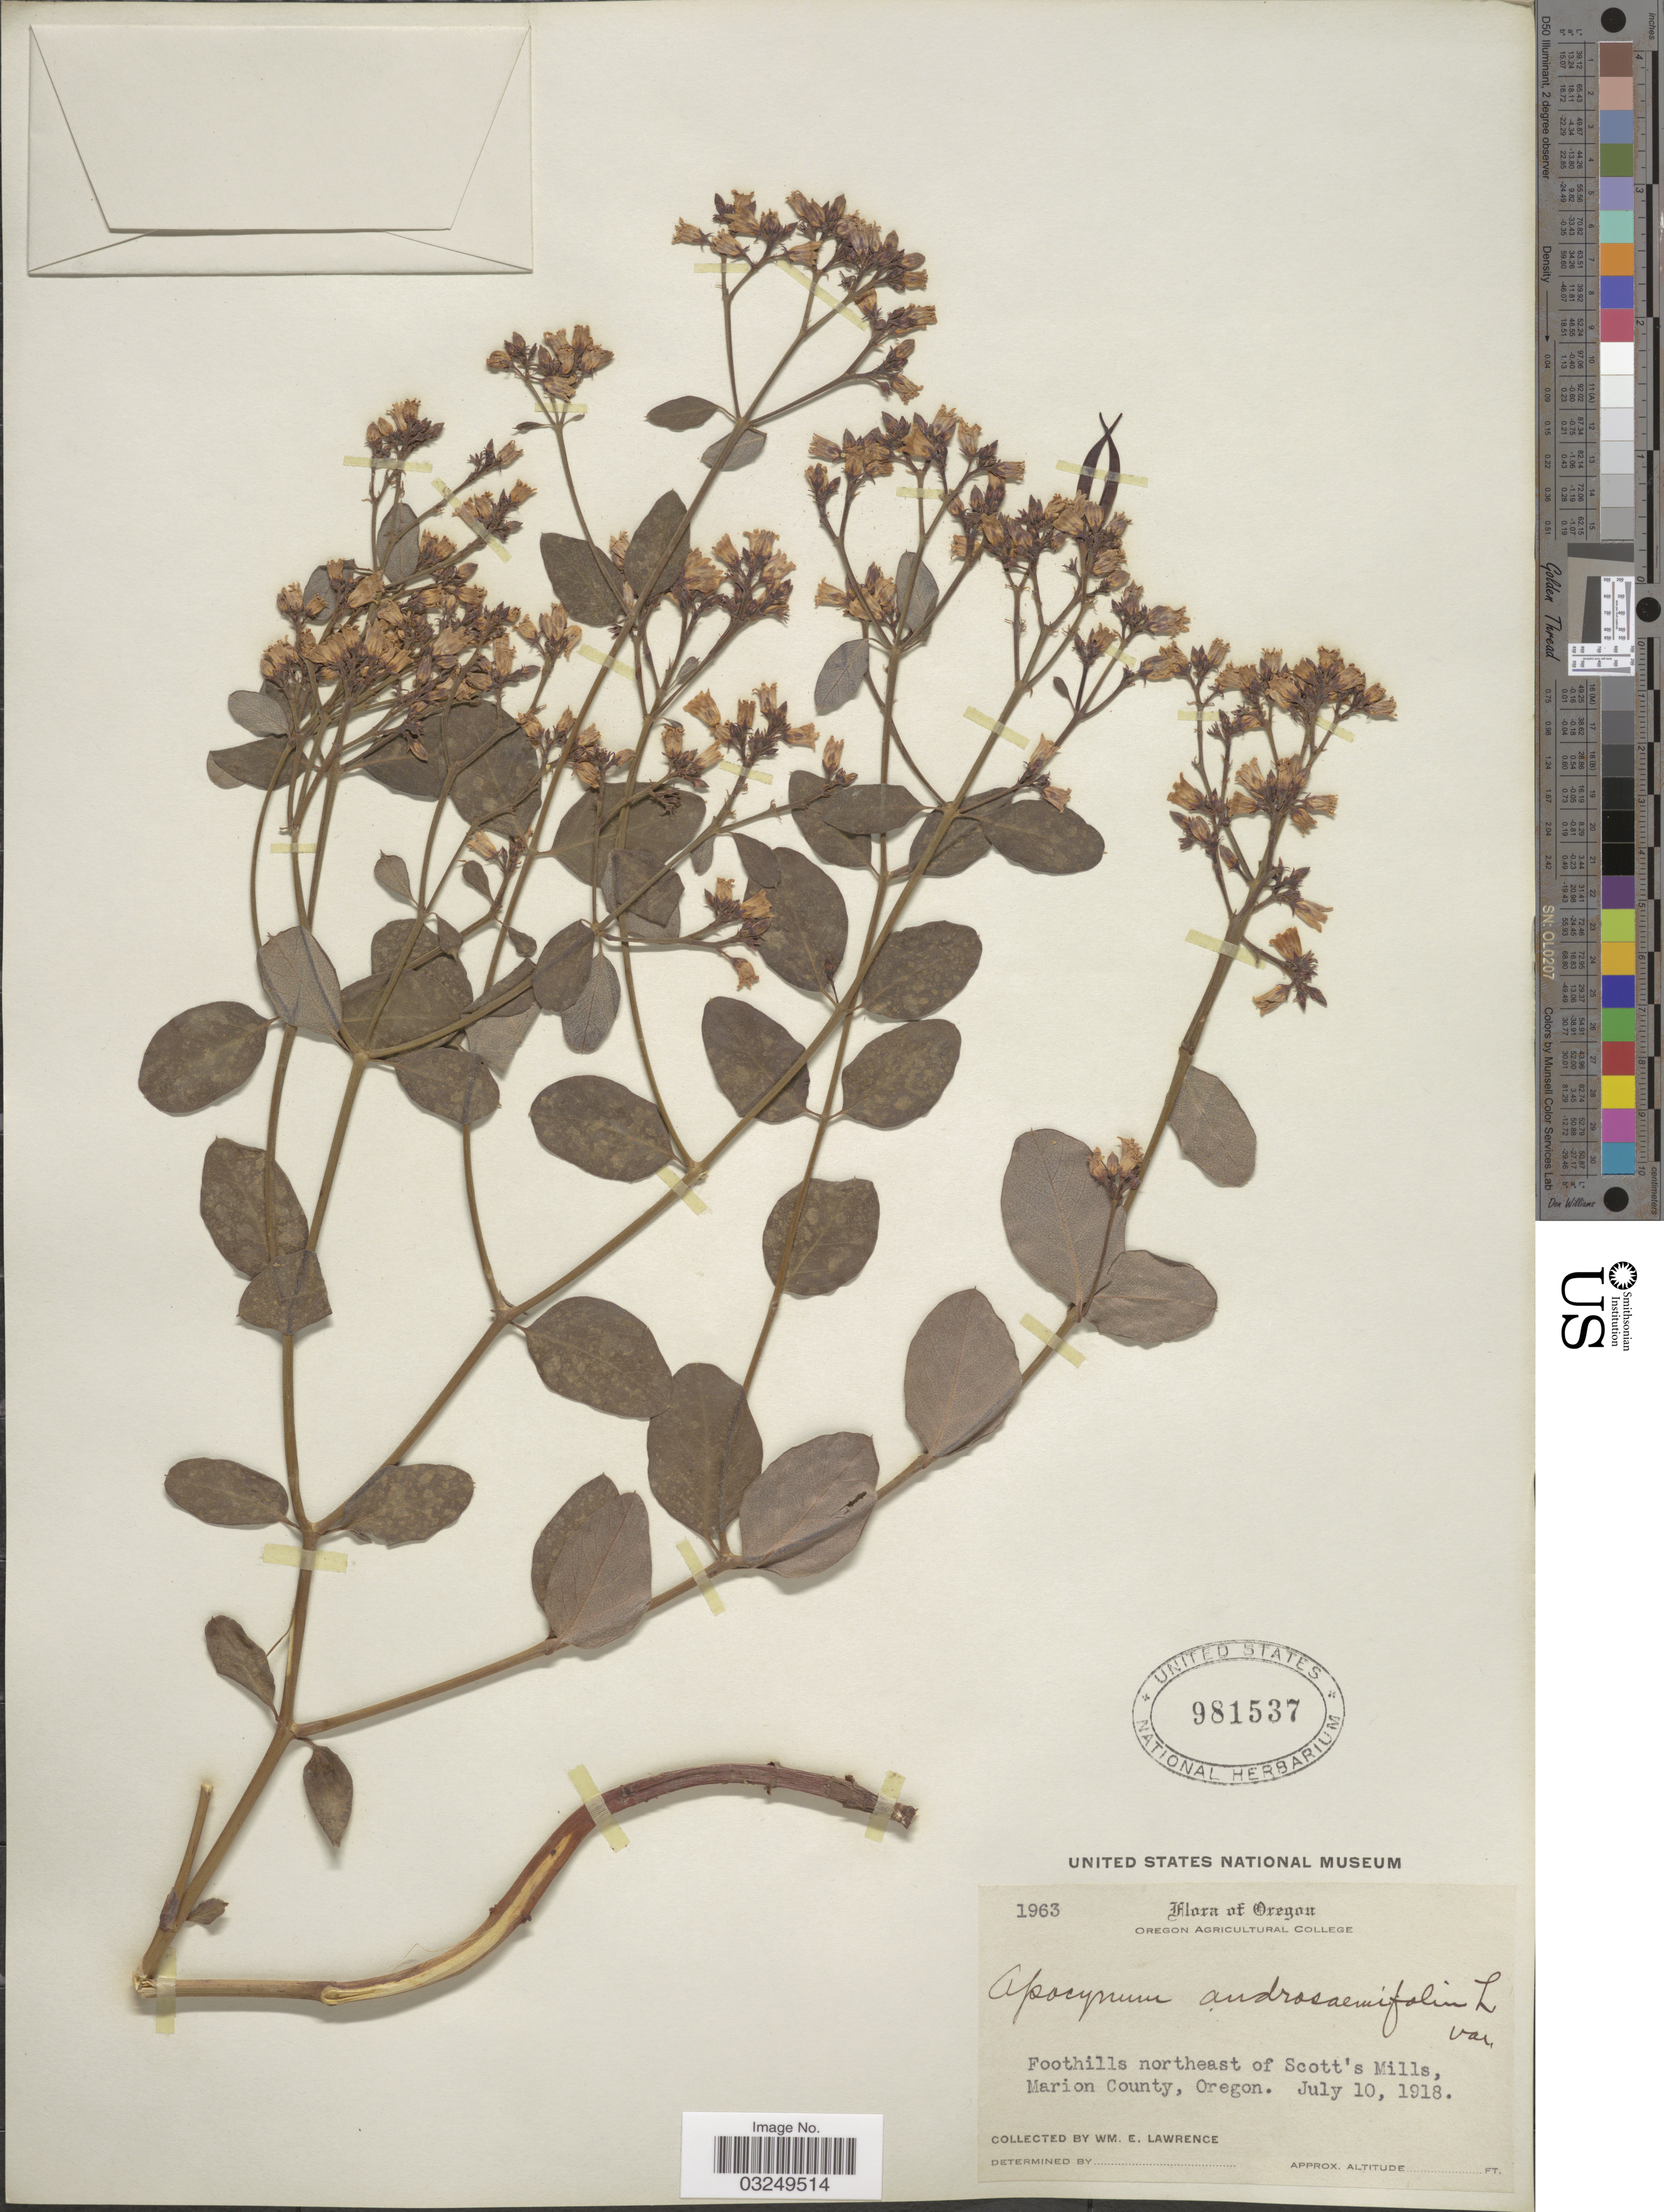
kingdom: Plantae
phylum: Tracheophyta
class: Magnoliopsida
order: Gentianales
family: Apocynaceae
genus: Apocynum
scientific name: Apocynum androsaemifolium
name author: L.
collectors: W. Lawrence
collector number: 1963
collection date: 1918-07-10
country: United States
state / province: Oregon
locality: Foothills northeast of Scott's Mills, Marion County.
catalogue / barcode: US 981537